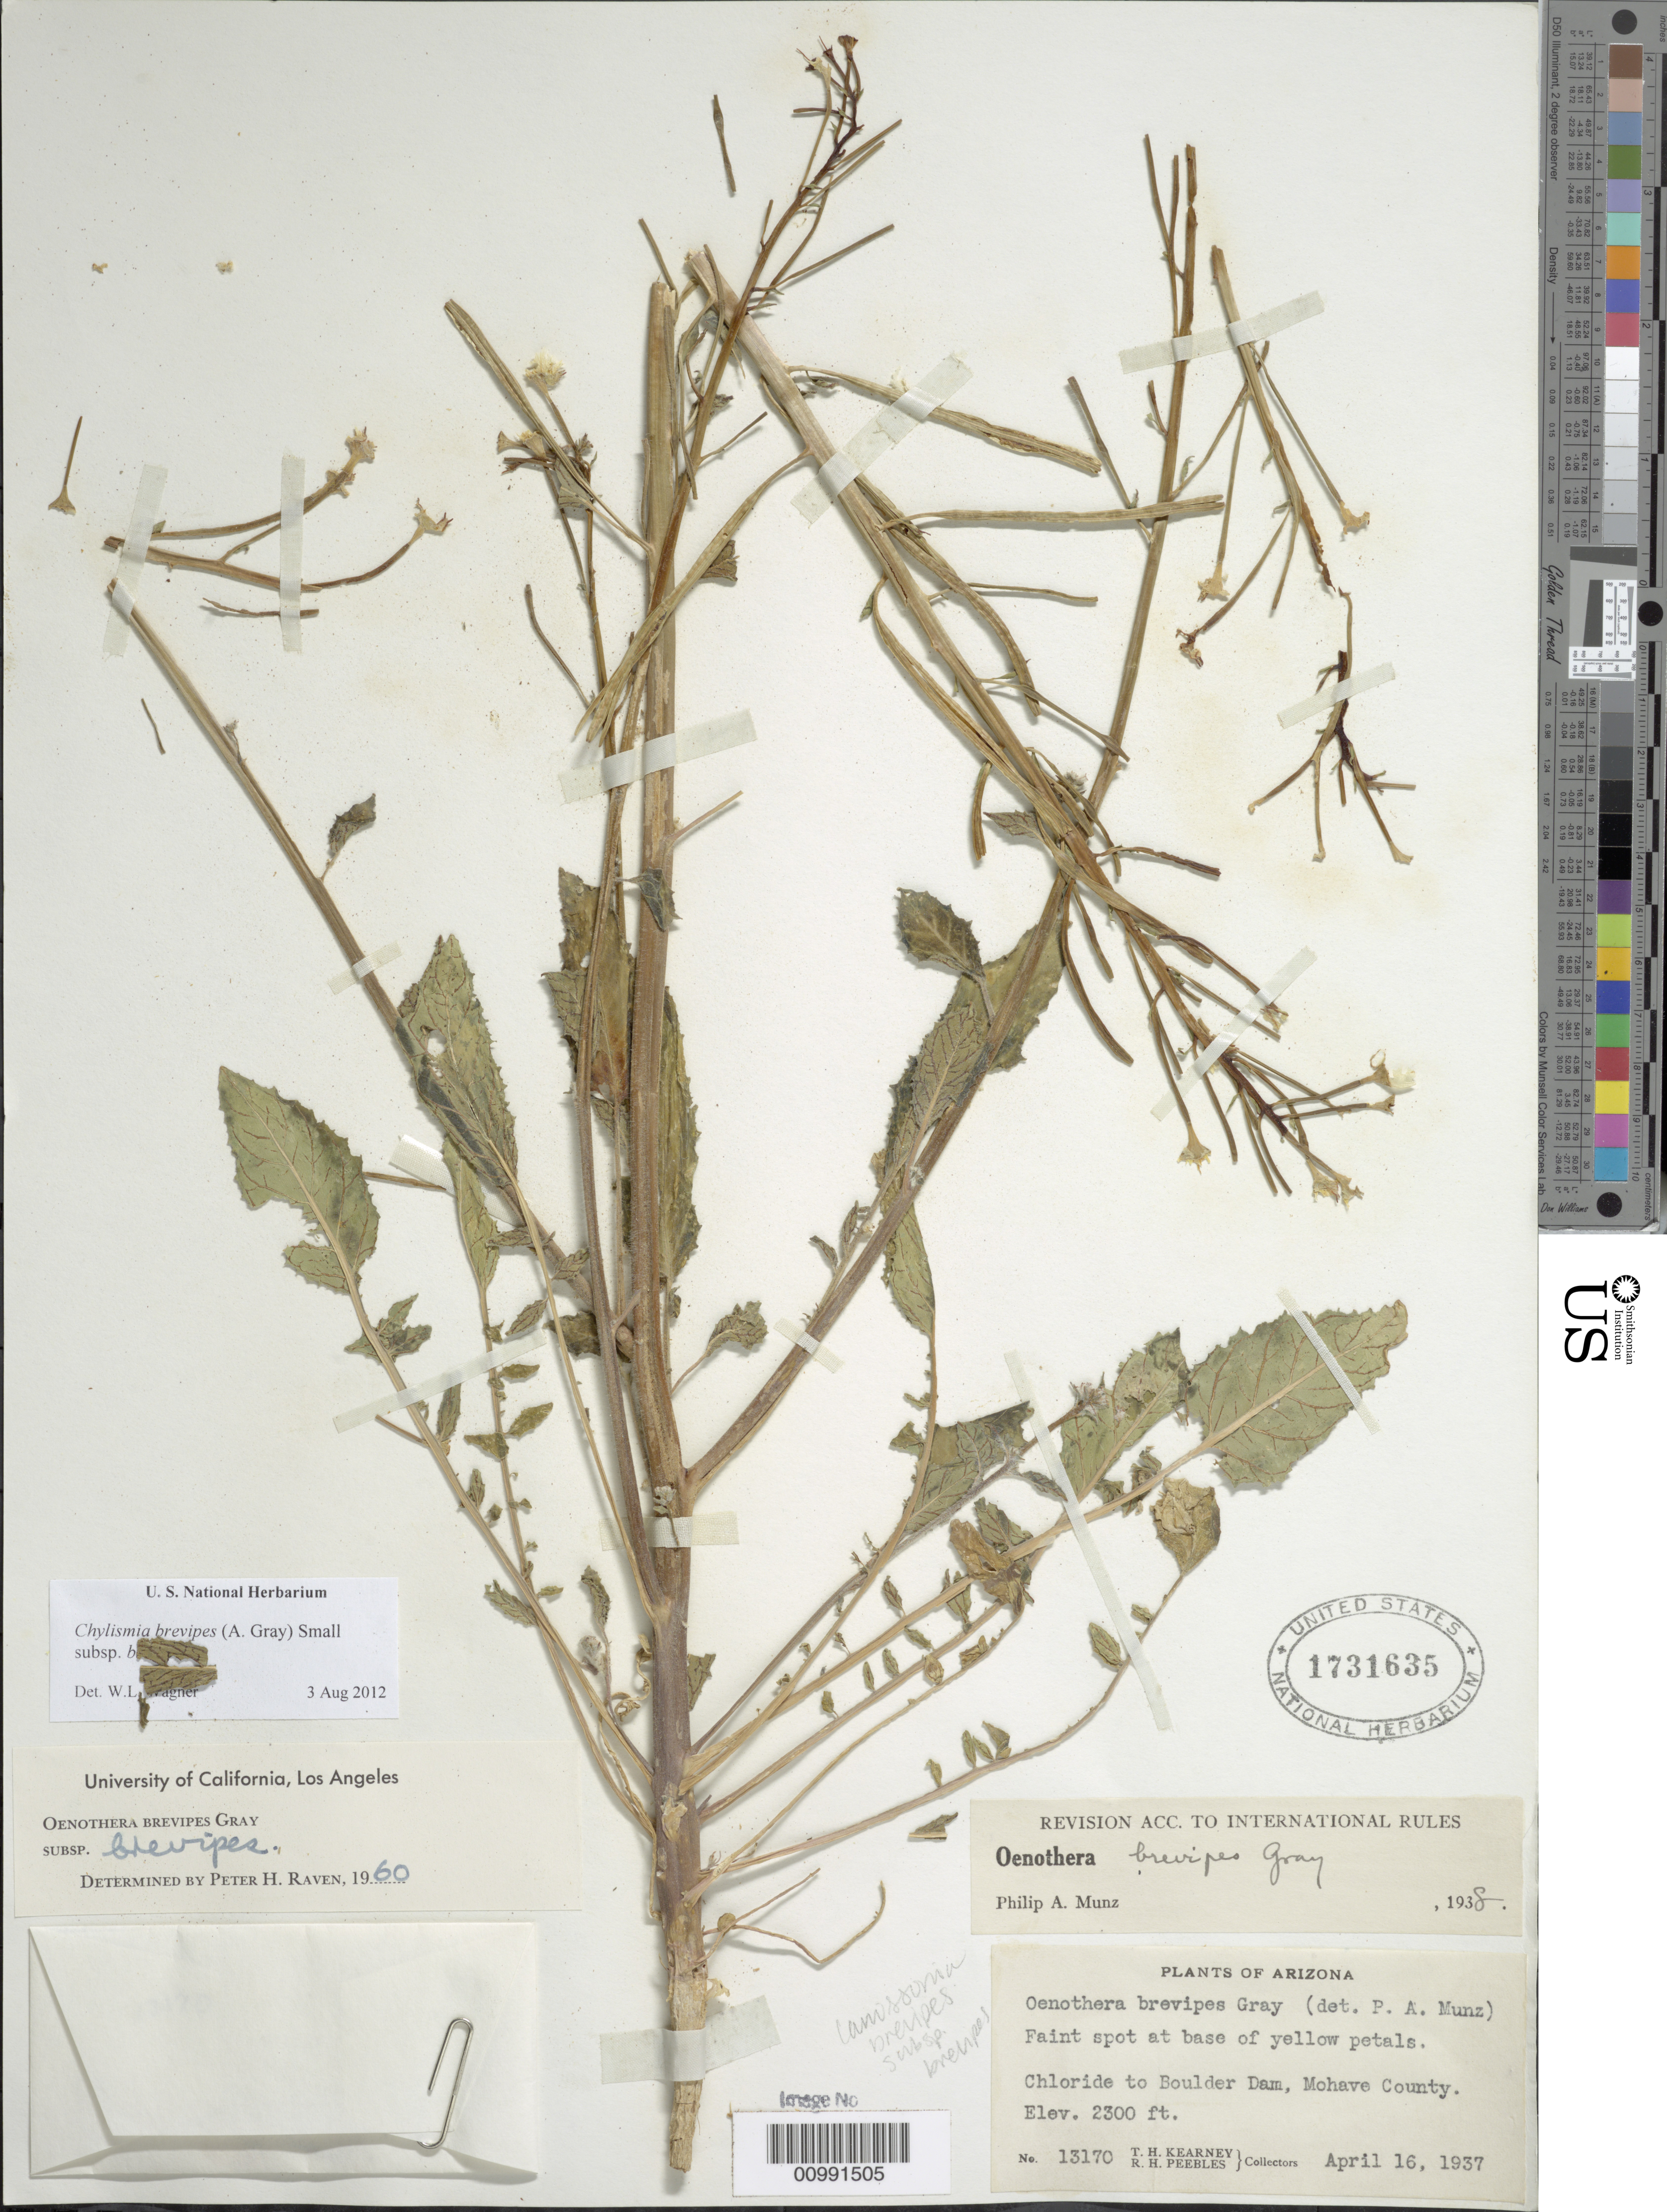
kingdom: Plantae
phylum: Tracheophyta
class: Magnoliopsida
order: Myrtales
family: Onagraceae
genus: Chylismia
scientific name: Chylismia brevipes subsp. arizonica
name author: (P.H. Raven) W.L. Wagner & Hoch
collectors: T. H. Kearney & R. H. Peebles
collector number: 13170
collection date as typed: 16 Apr 1937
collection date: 1937-04-16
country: United States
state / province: Arizona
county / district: Mohave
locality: Chloride to Boulder Dam.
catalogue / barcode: US 1731635